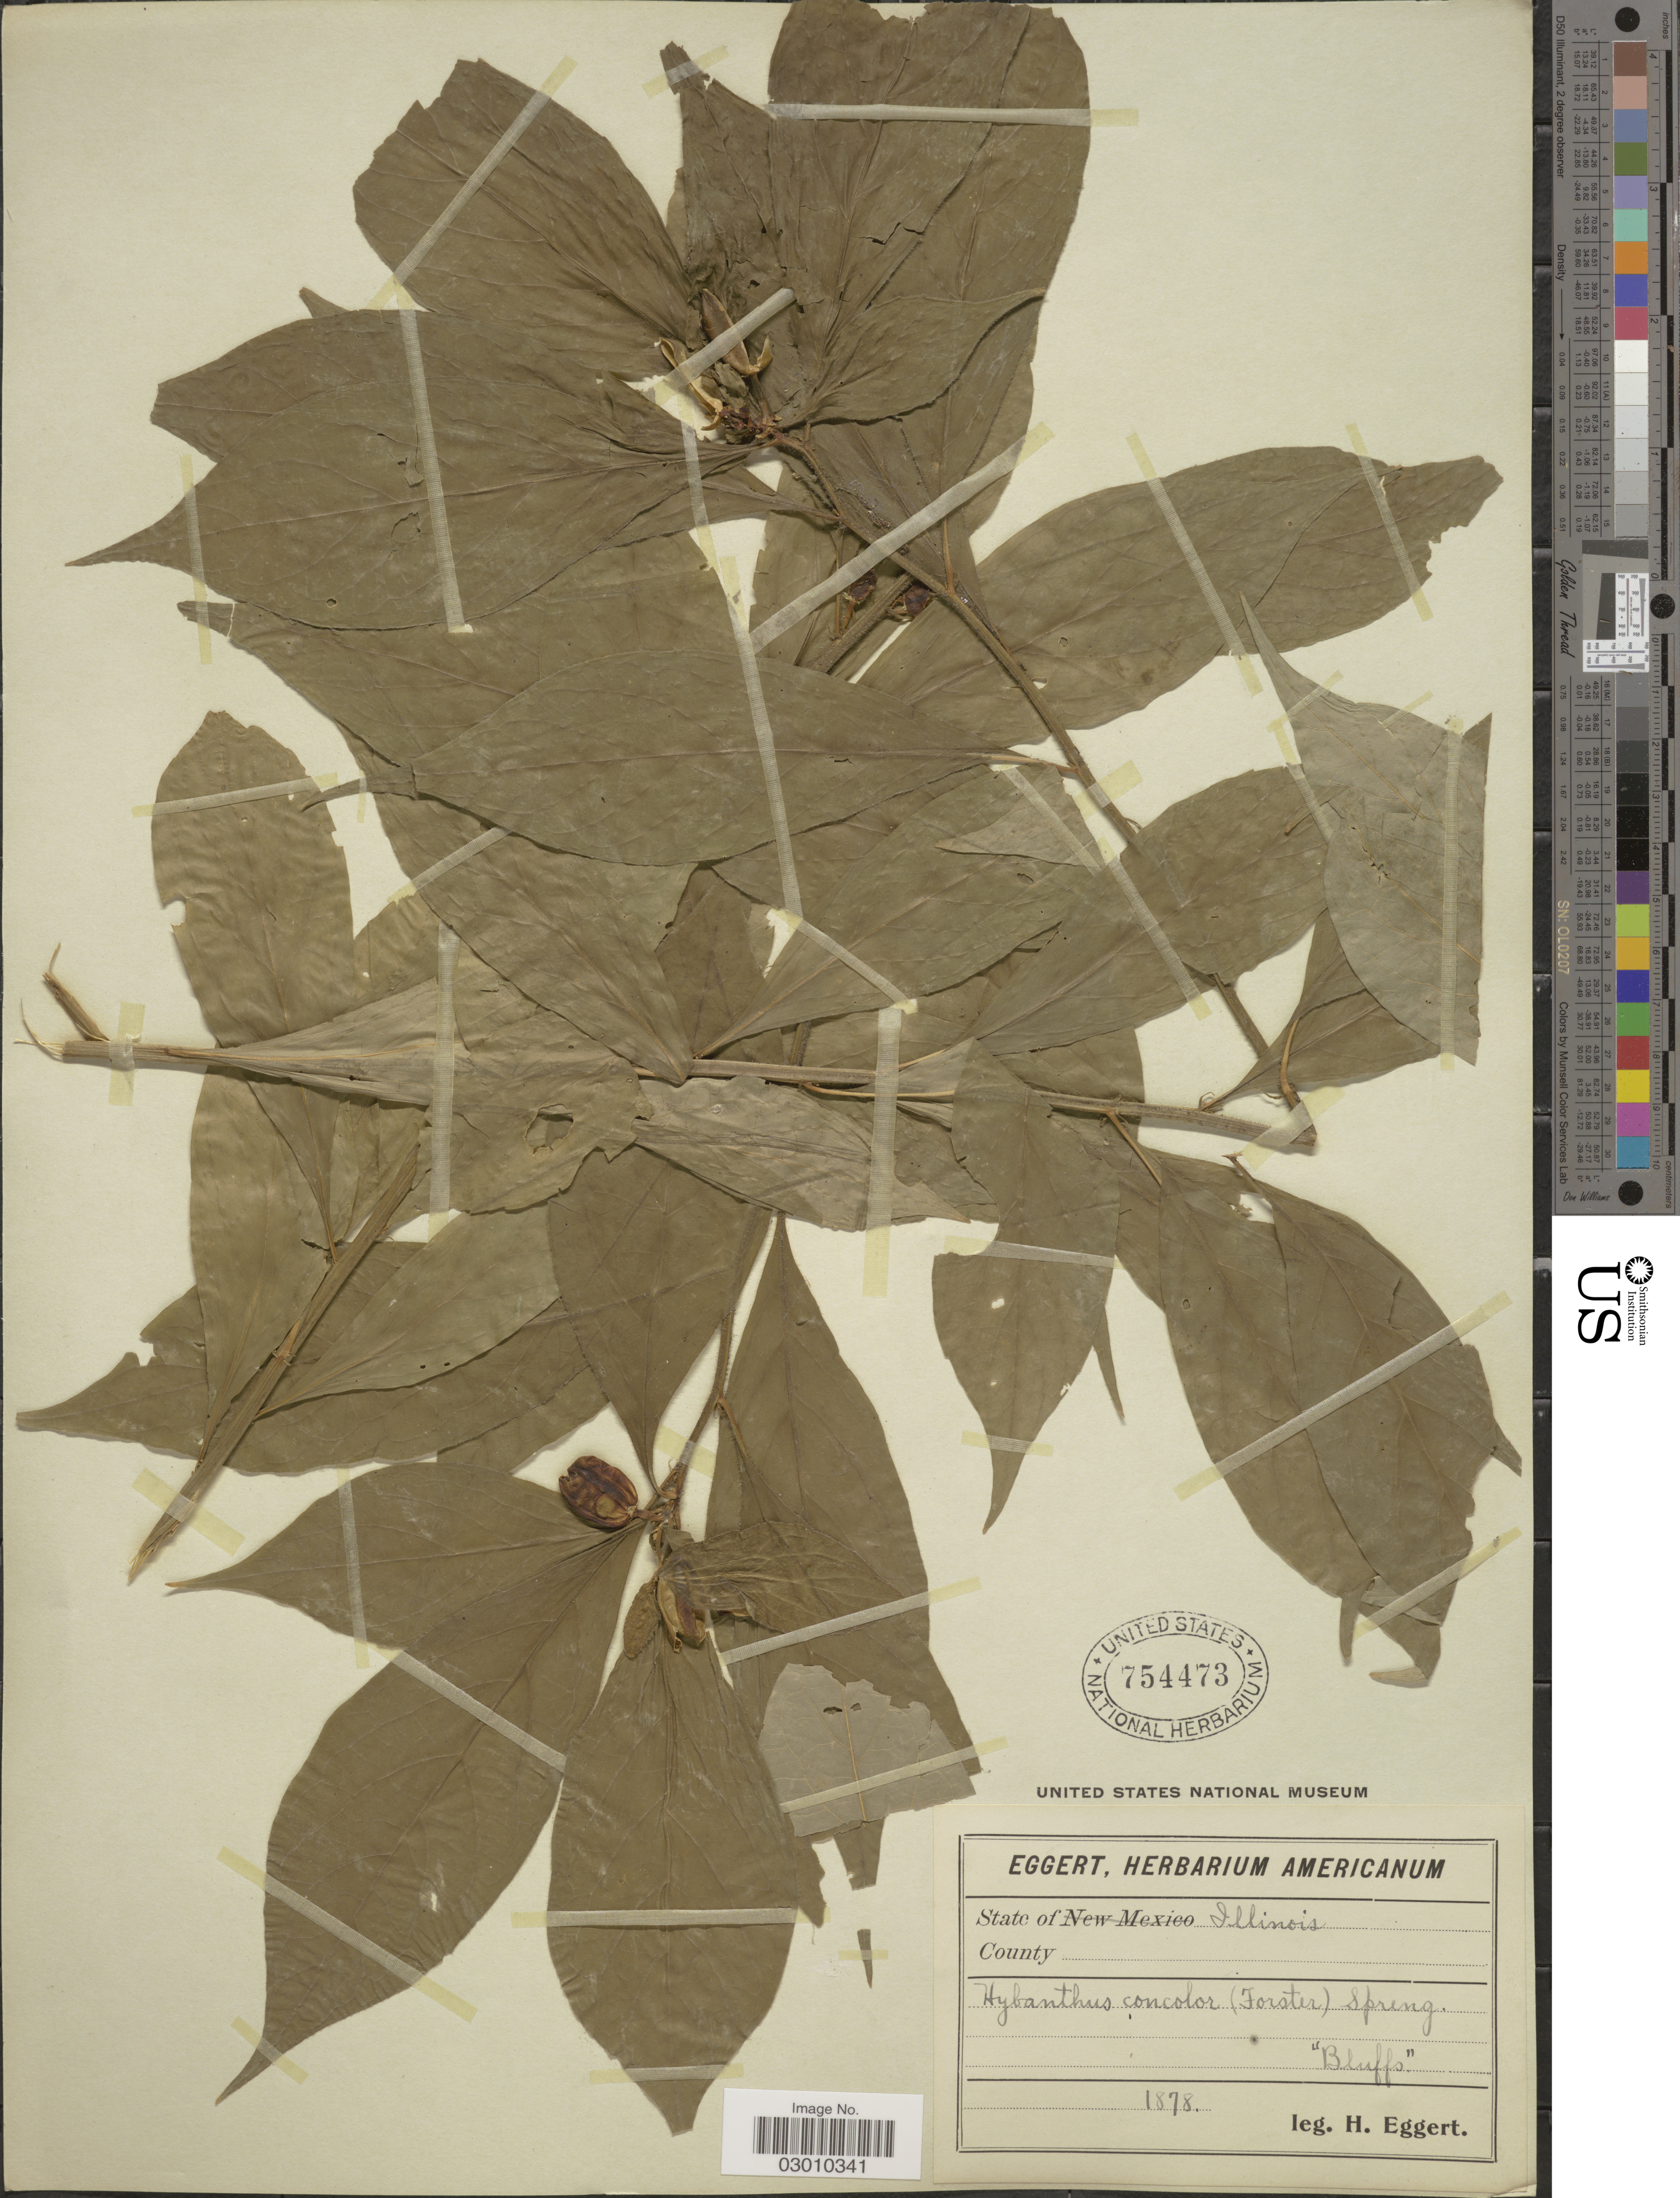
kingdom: Plantae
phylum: Tracheophyta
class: Magnoliopsida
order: Malpighiales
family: Violaceae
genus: Cubelium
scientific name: Cubelium concolor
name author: (T.F. Forst.) Raf. ex Britton & A. Br.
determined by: Strong, Mark T., (BOT), Smithsonian Institution - National Museum of Natural History (UNITED STATES)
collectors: H. Eggert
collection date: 1878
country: United States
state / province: Illinois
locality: Bluffs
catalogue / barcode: US 754473